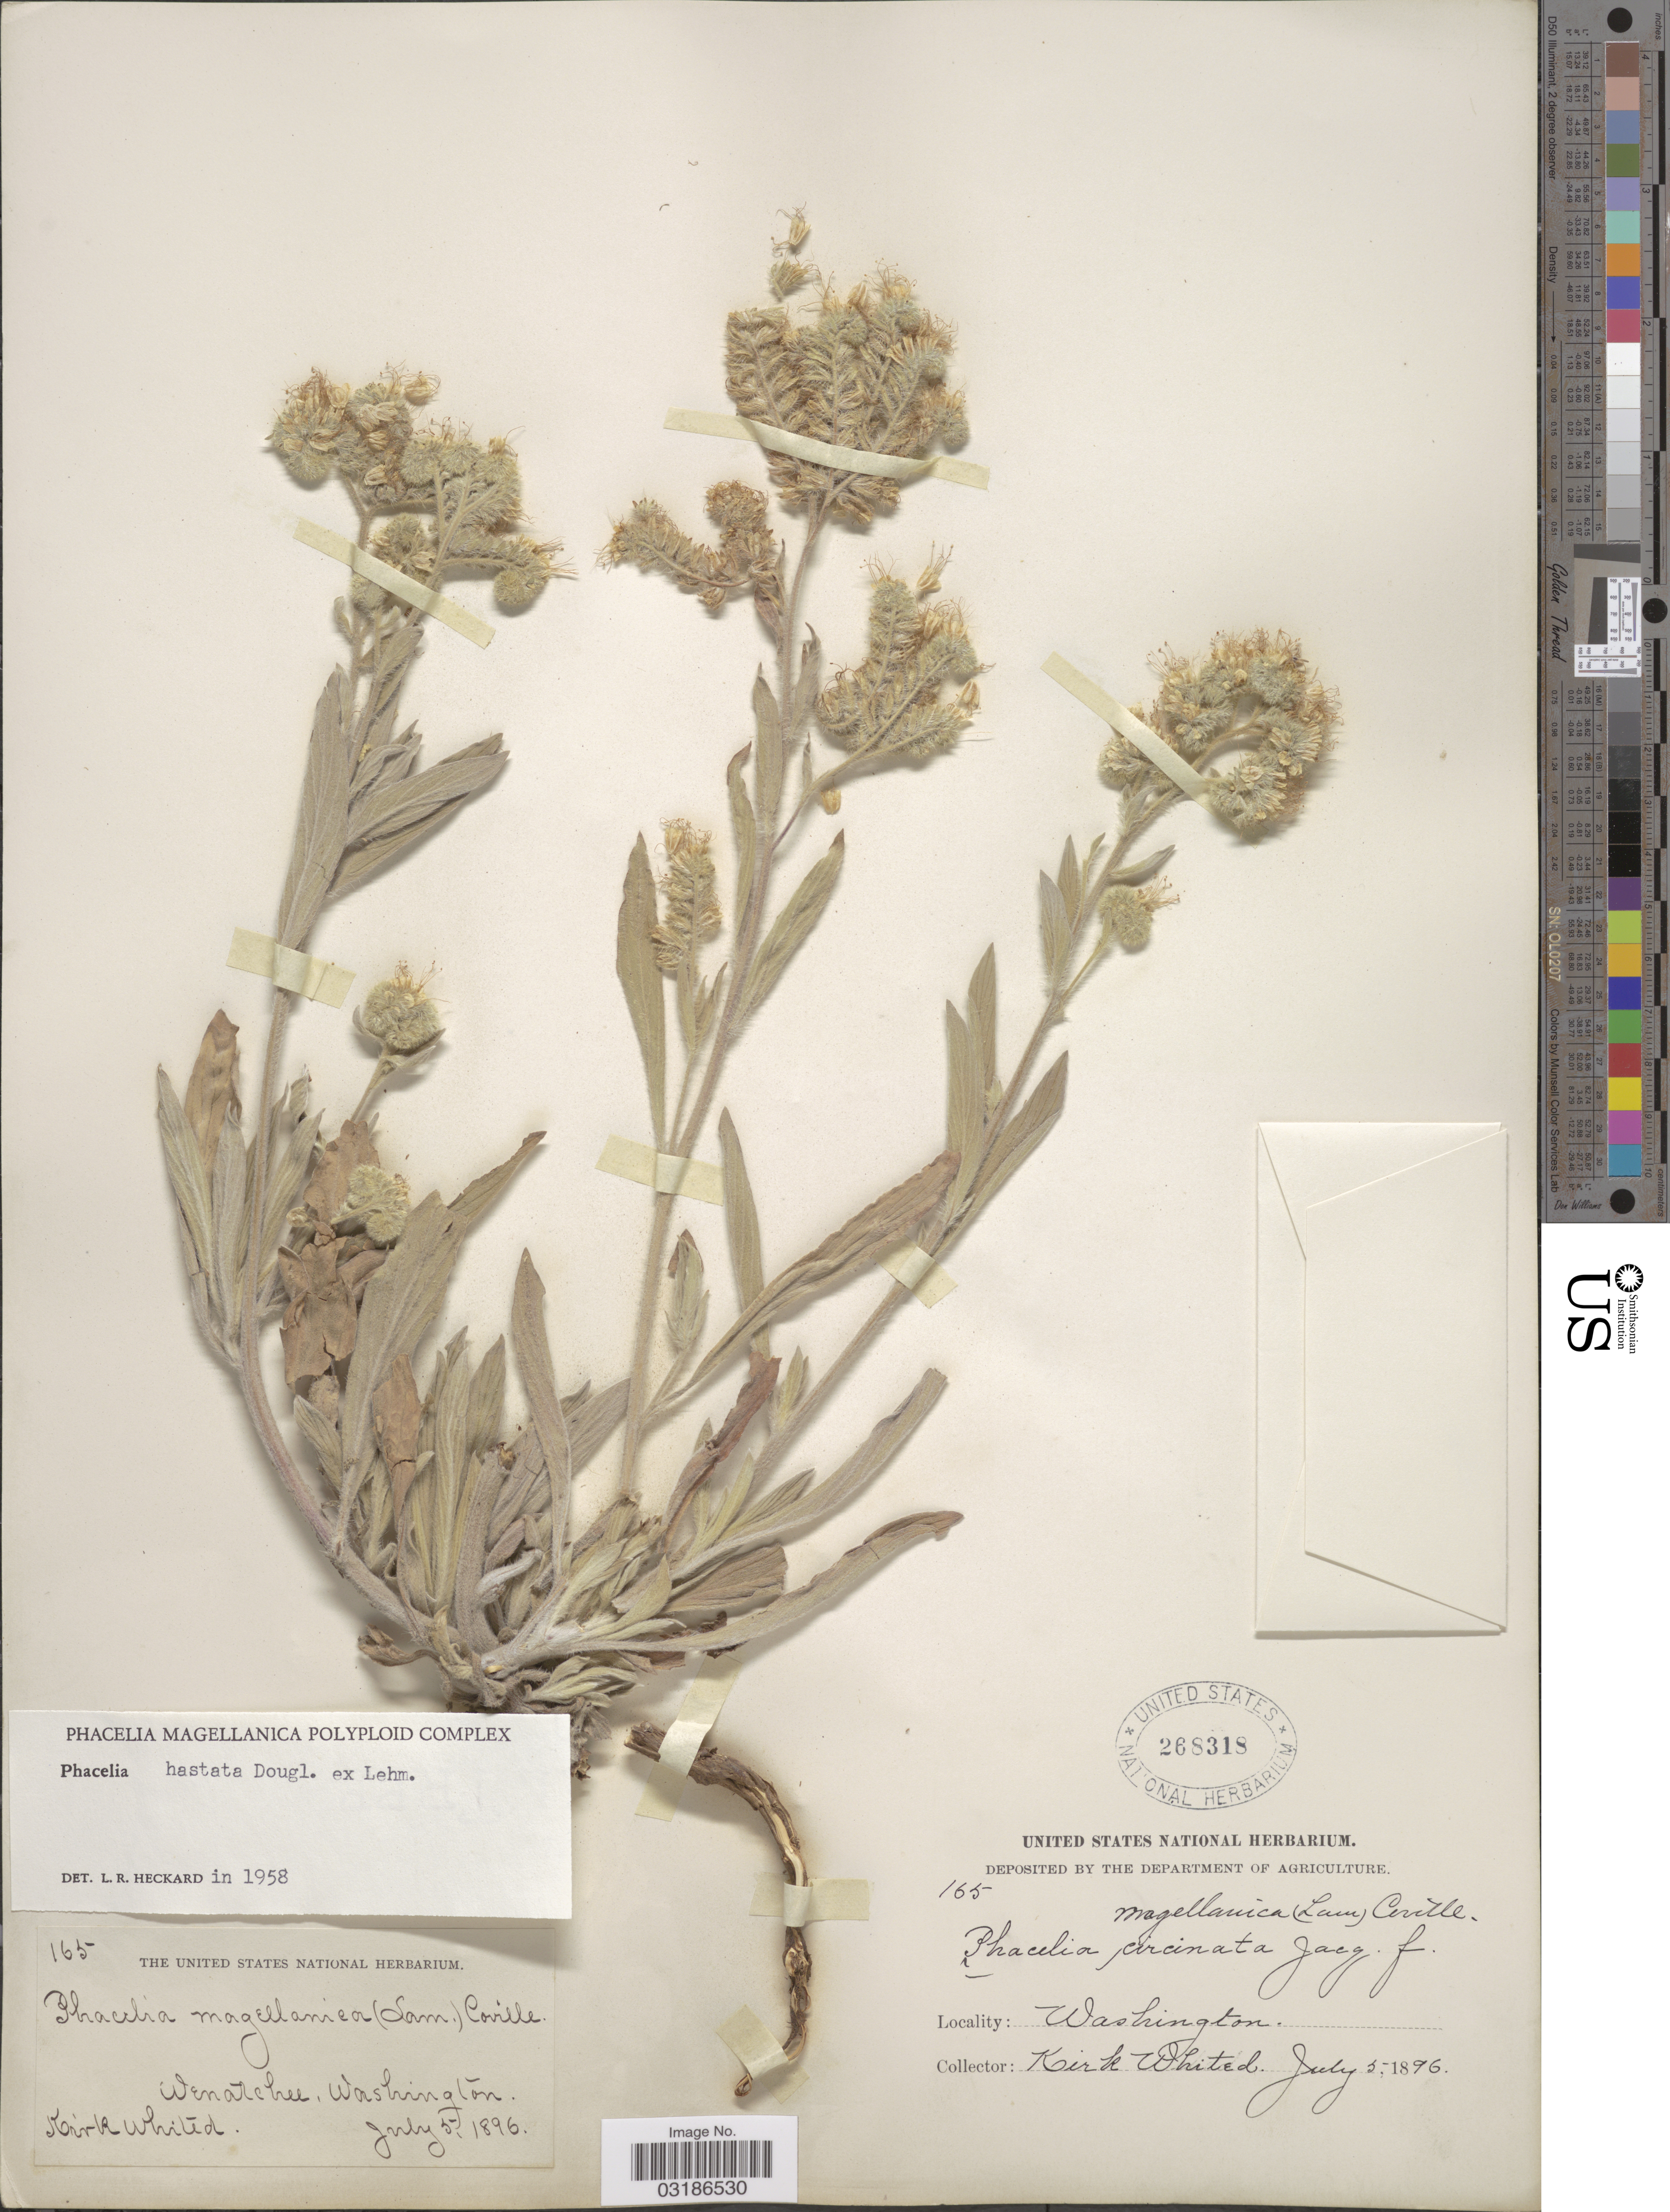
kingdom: Plantae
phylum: Tracheophyta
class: Magnoliopsida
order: Boraginales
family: Hydrophyllaceae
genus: Phacelia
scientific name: Phacelia hastata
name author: Douglas ex Lehm.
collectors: K. Whited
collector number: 165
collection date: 1896-07-05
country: United States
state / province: Washington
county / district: Chelan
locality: Wenatchee, Washington.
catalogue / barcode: US 268318